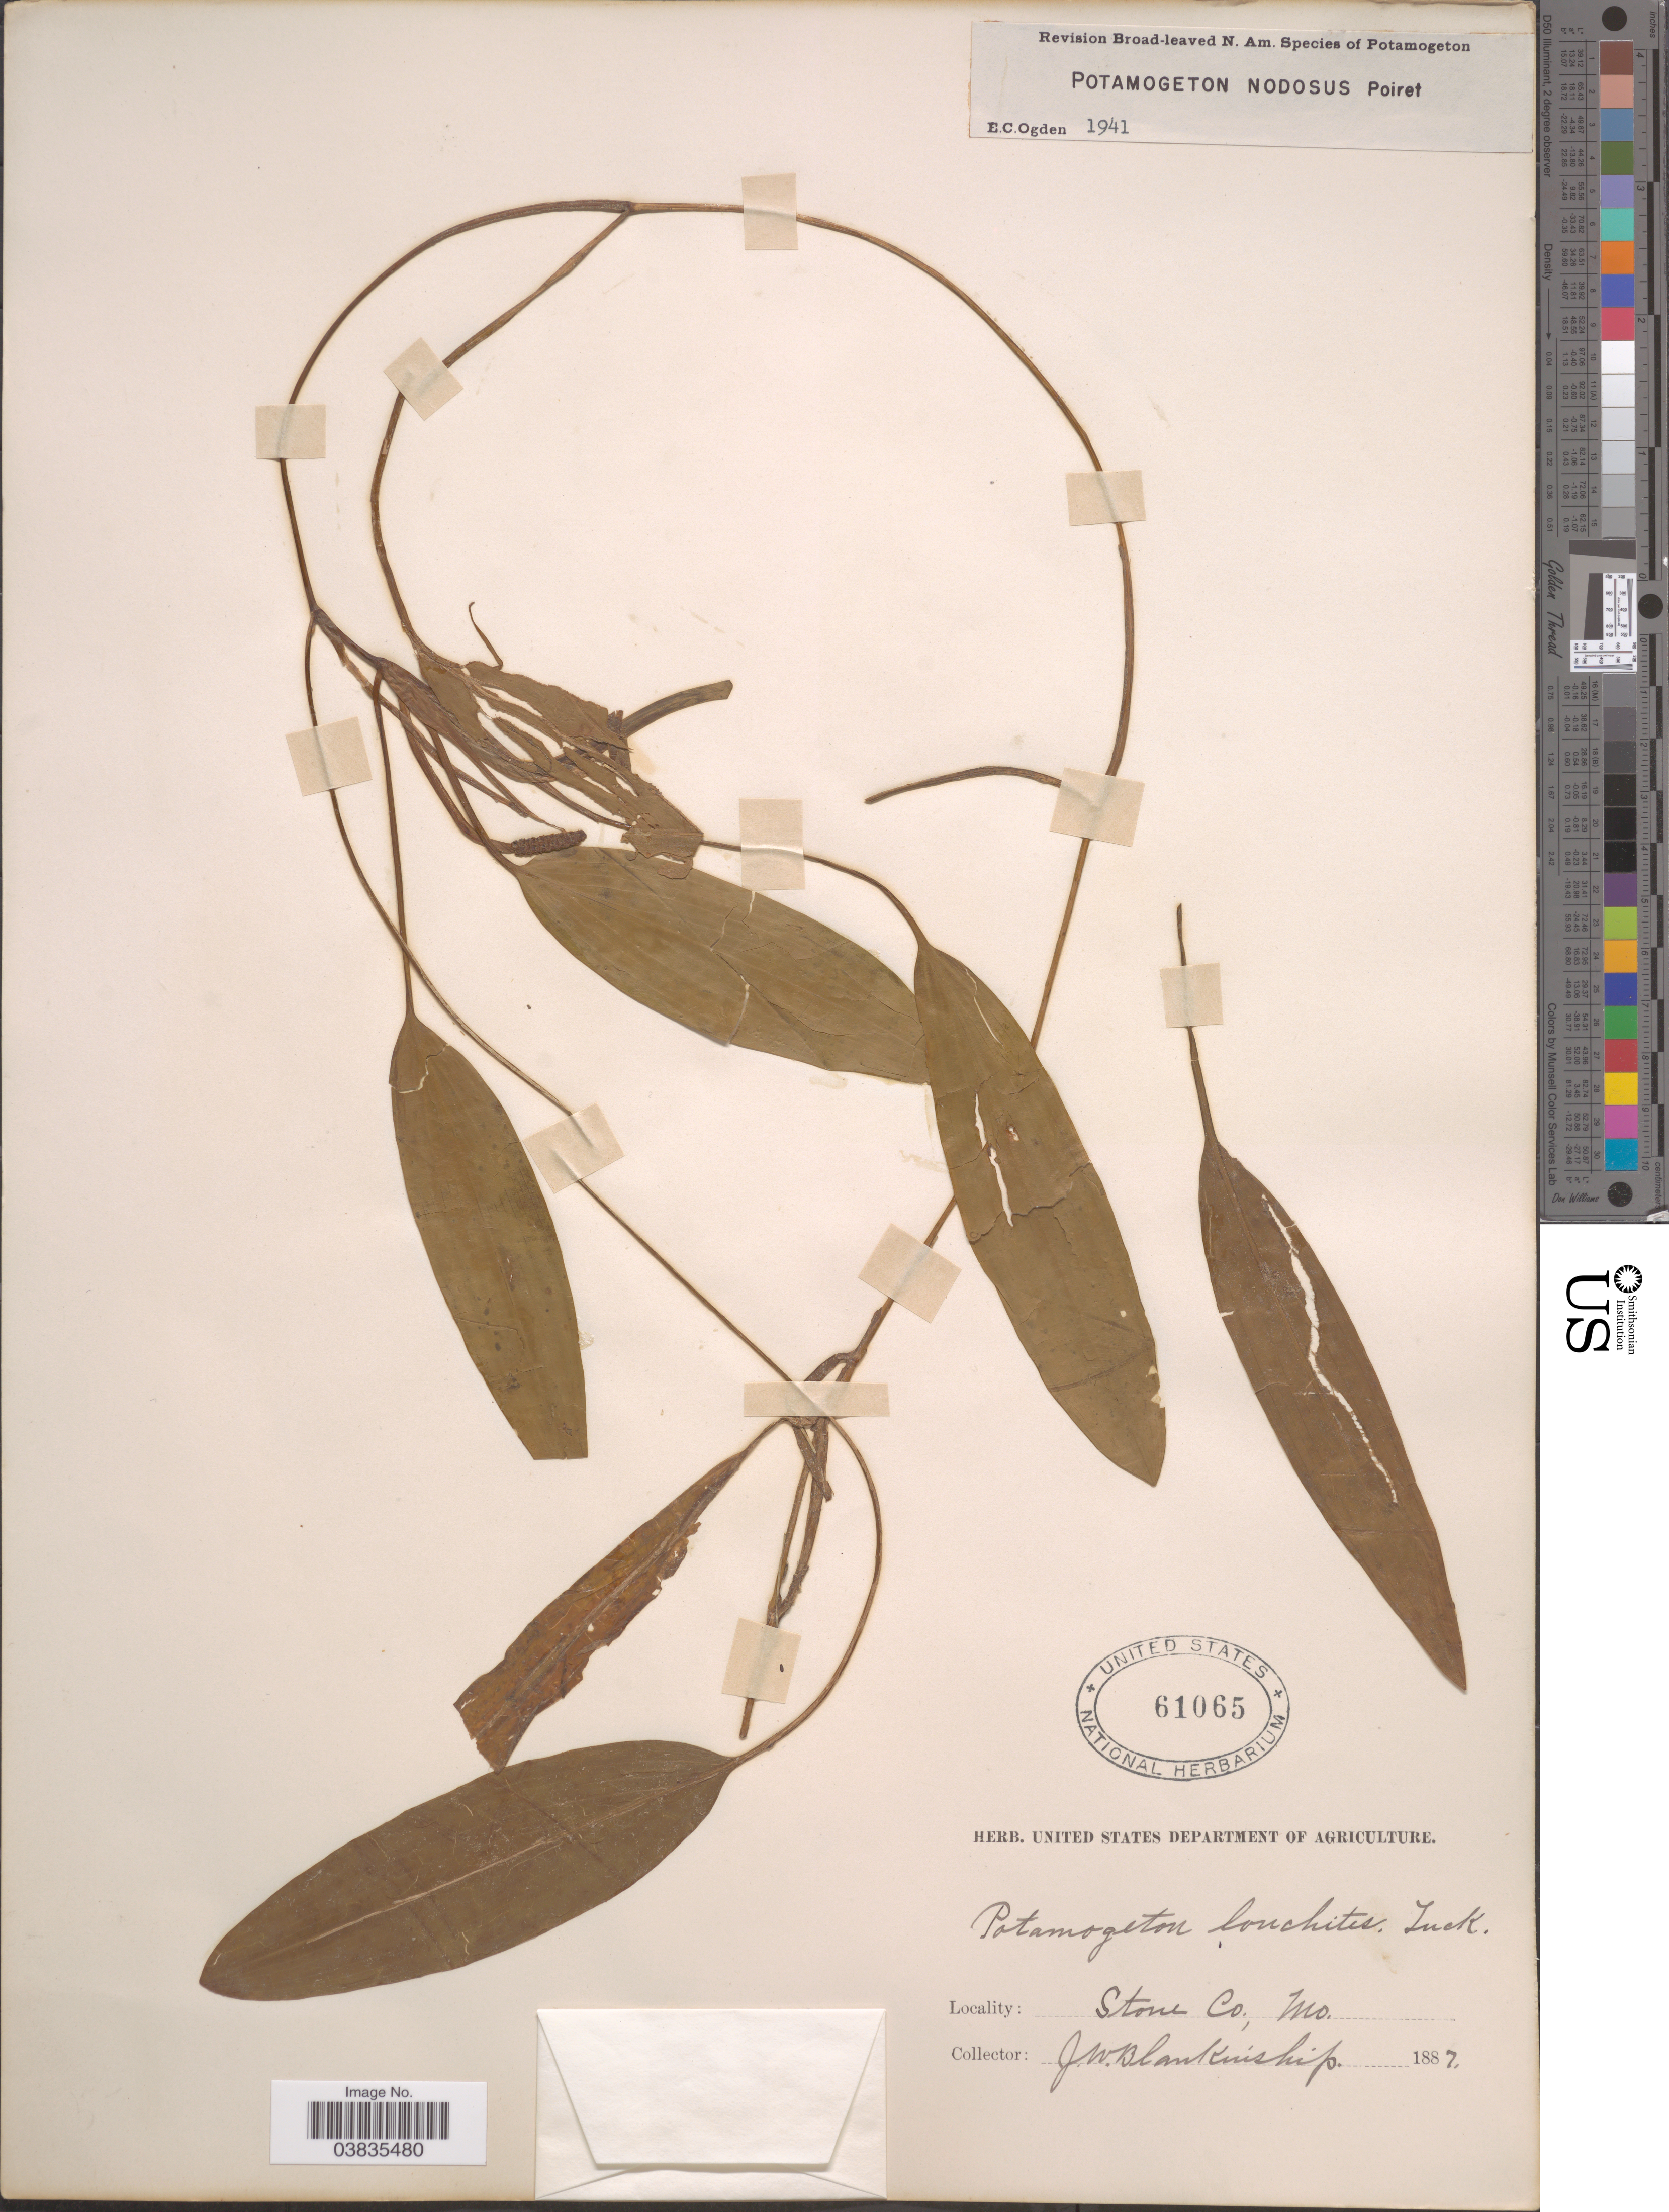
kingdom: Plantae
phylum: Tracheophyta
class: Liliopsida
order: Alismatales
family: Potamogetonaceae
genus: Potamogeton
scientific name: Potamogeton nodosus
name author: Poir.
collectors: J. W. Blankinship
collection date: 1887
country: United States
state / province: Missouri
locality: Stone Co.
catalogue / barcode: US 61065